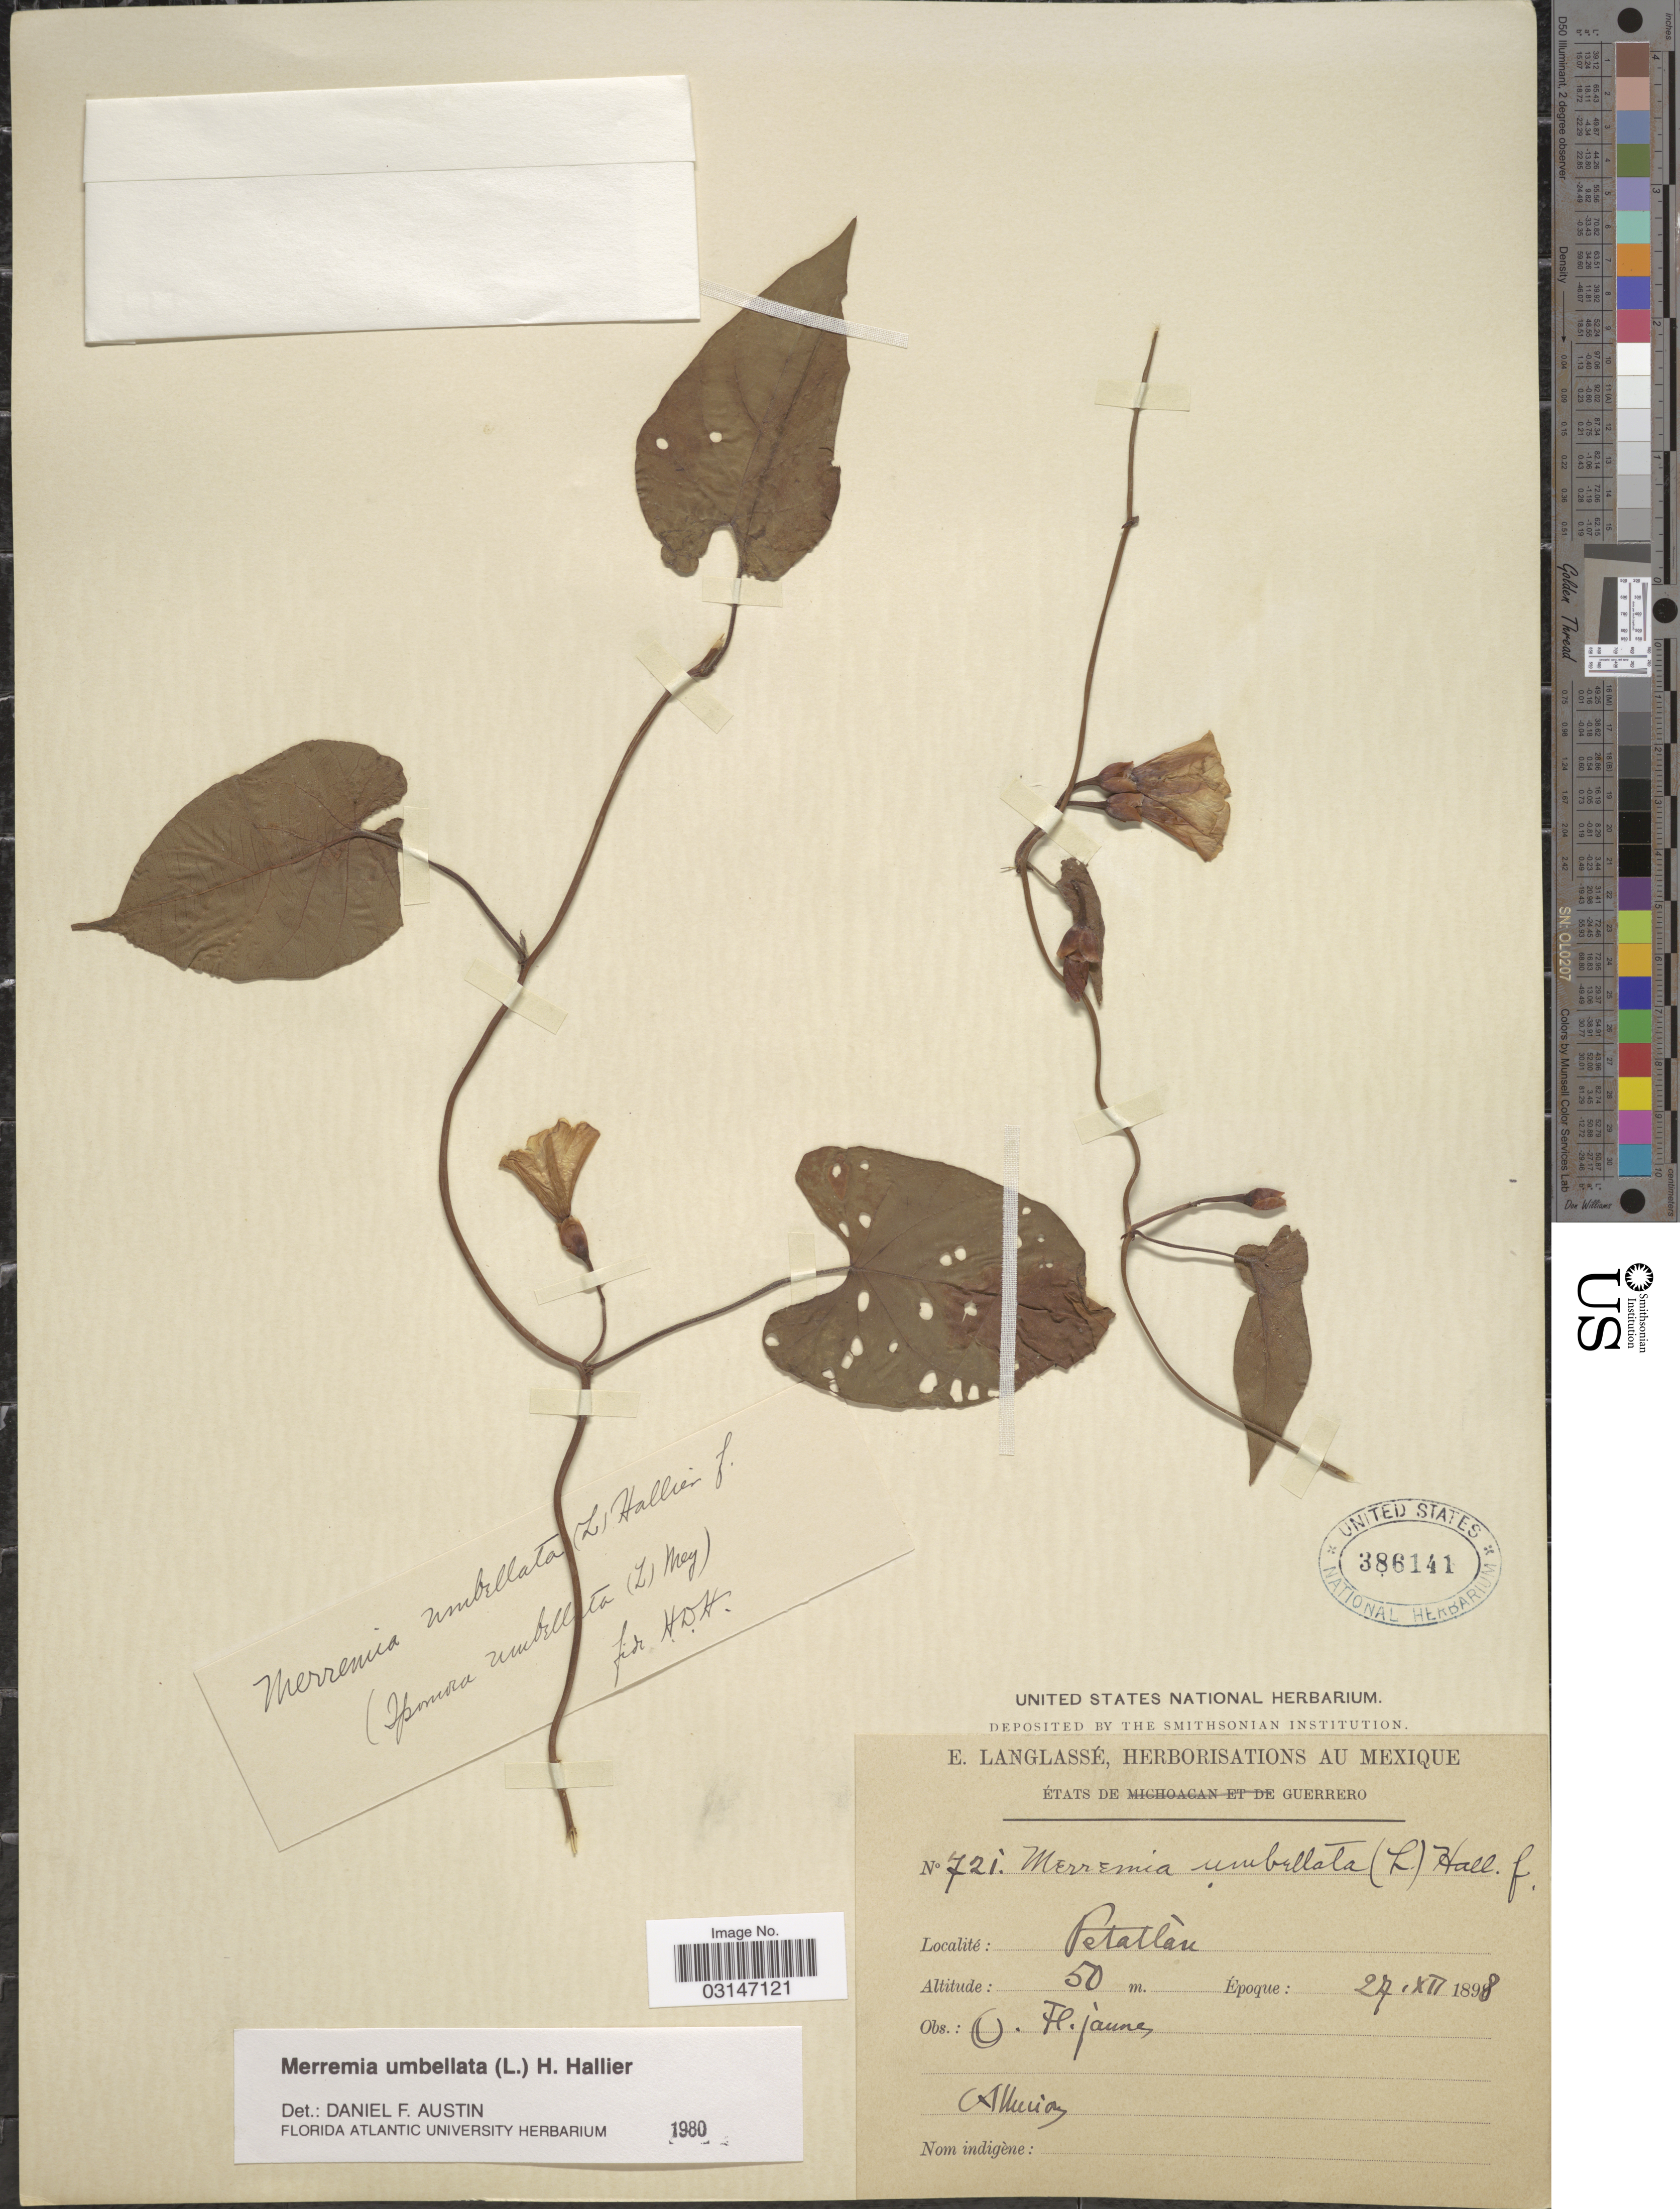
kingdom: Plantae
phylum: Tracheophyta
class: Magnoliopsida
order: Solanales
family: Convolvulaceae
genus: Camonea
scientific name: Camonea umbellata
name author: (L.) A. R. Simões & Staples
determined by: Strong, Mark T., (BOT), Smithsonian Institution - National Museum of Natural History (UNITED STATES)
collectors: E. Langlassé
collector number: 721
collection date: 1898-12-27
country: Mexico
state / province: Guerrero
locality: Petatlaú.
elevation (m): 50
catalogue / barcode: US 386141